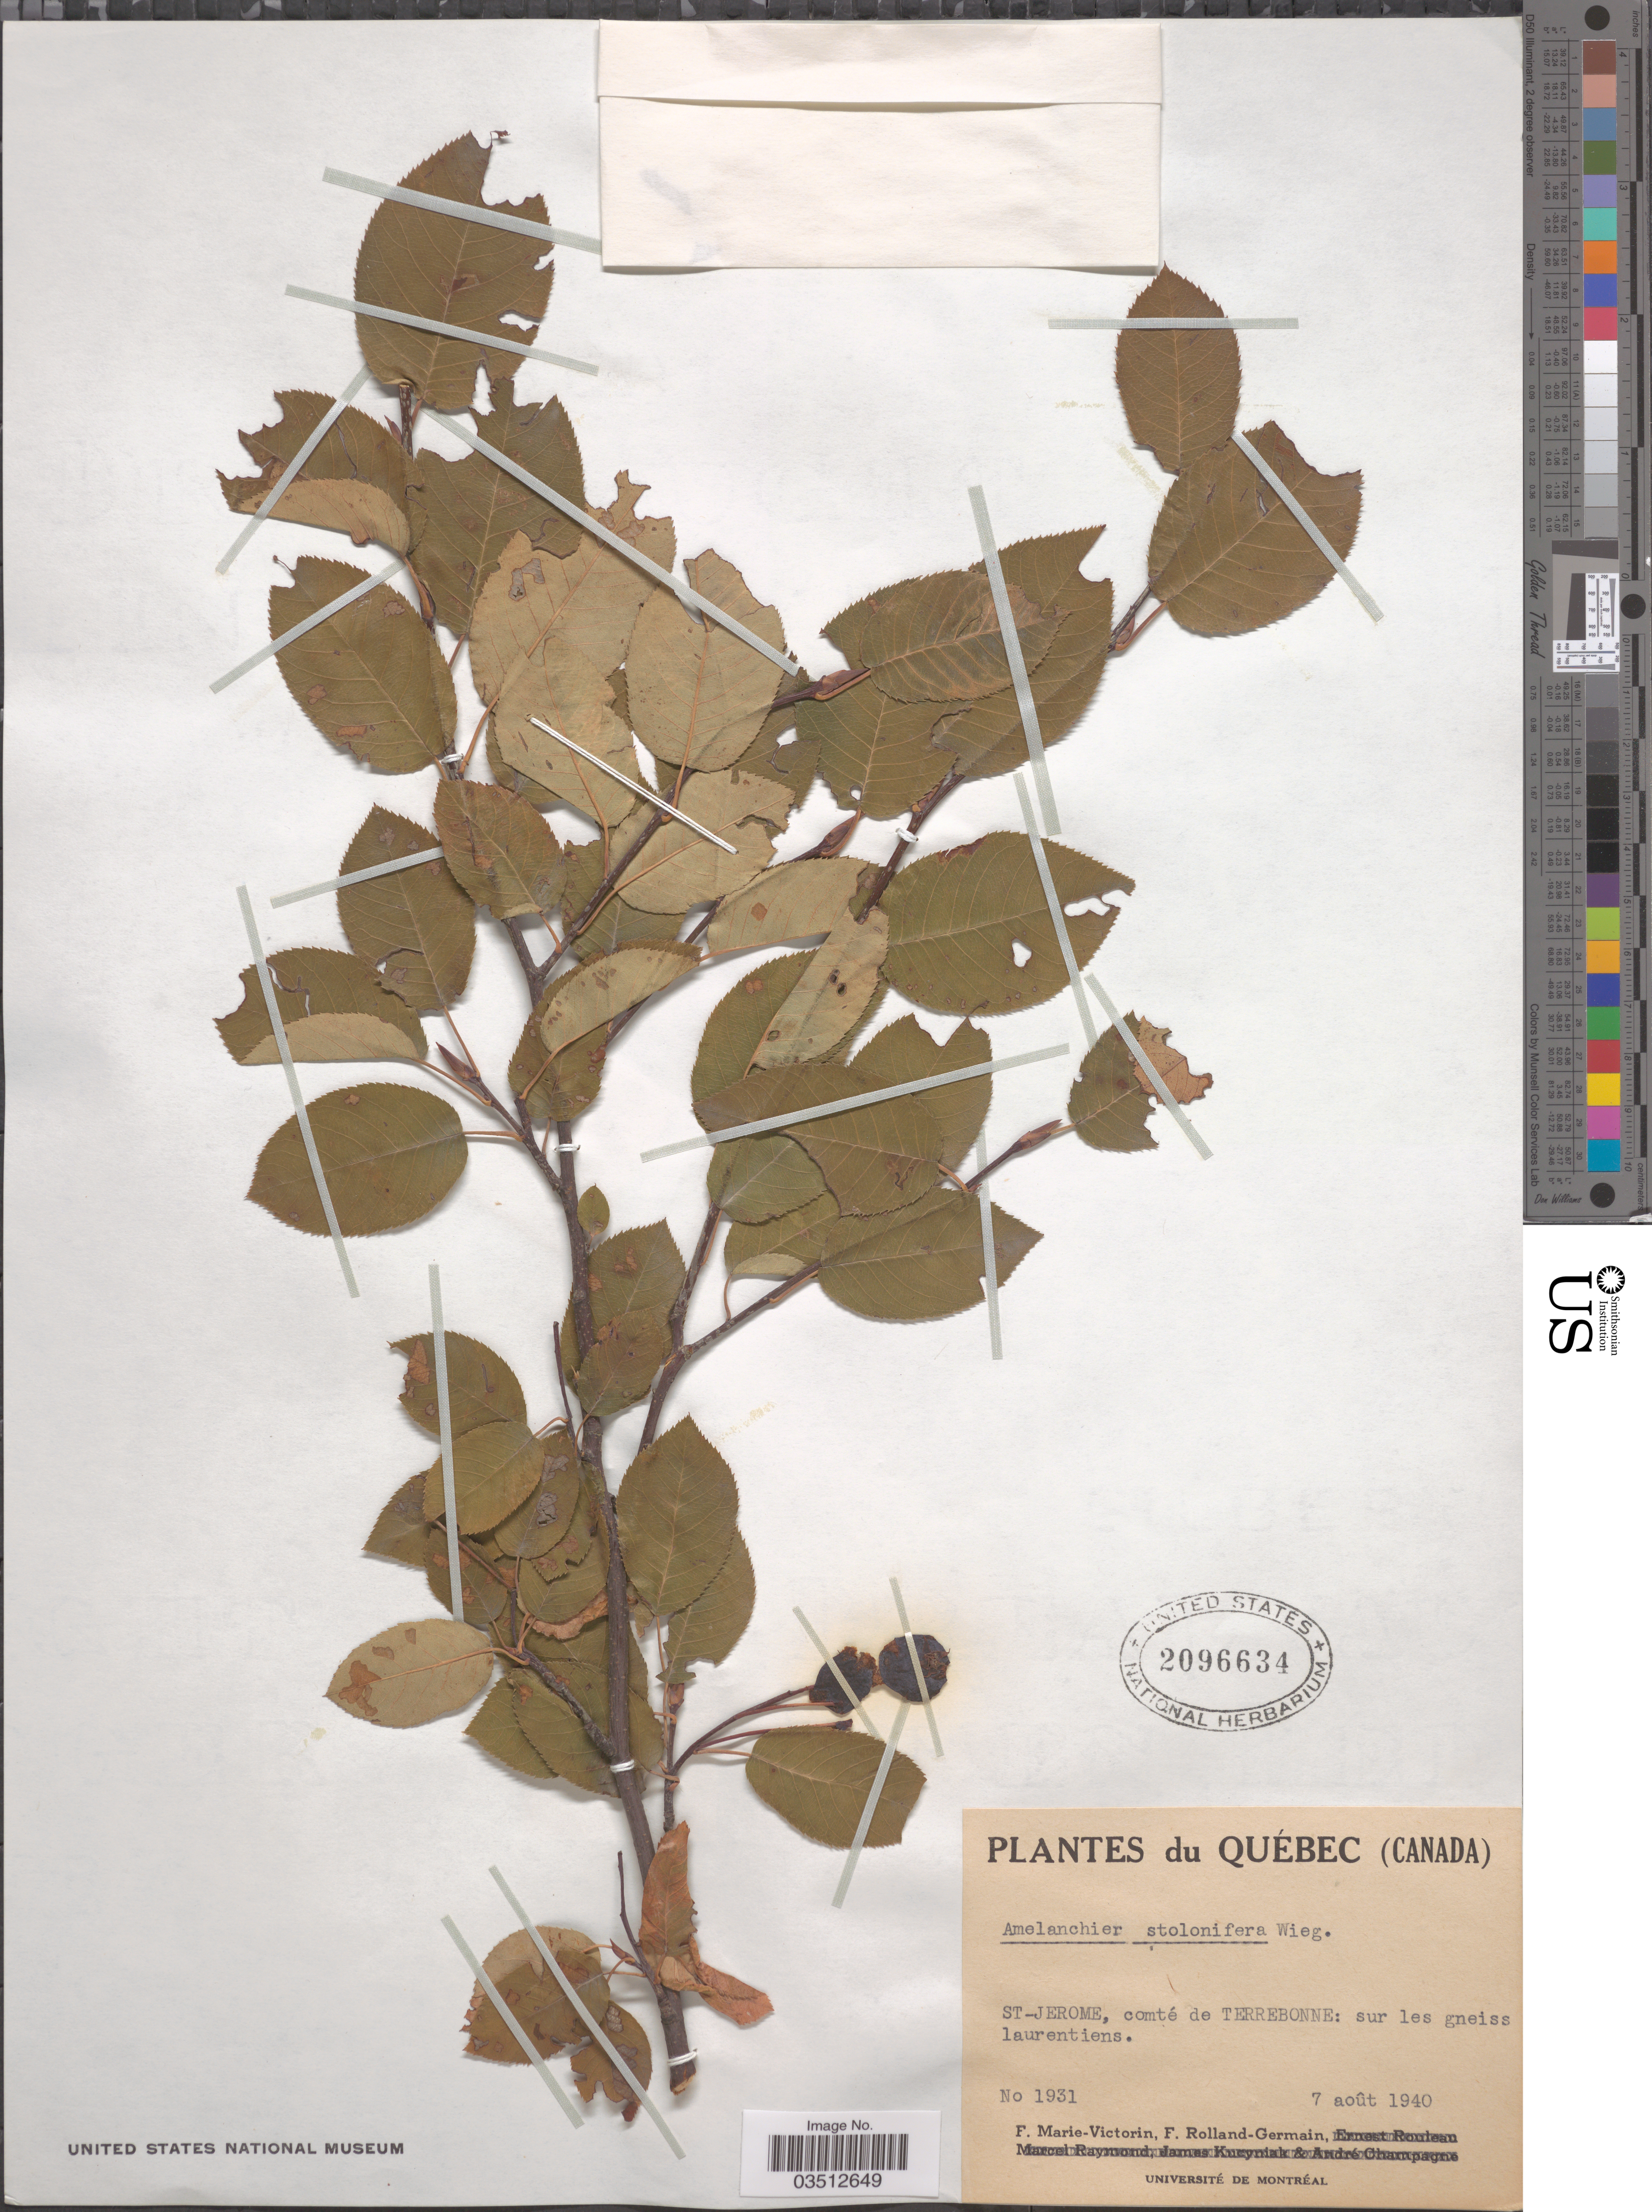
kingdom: Plantae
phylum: Tracheophyta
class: Magnoliopsida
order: Rosales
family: Rosaceae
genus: Amelanchier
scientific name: Amelanchier stolonifera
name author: Wiegand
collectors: F. Marie-Victorin & Rolland-Germain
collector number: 1931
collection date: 1940-08-07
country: Canada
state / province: Quebec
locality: St-Jerome, comté de Terrebonne.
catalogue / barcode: US 2096634